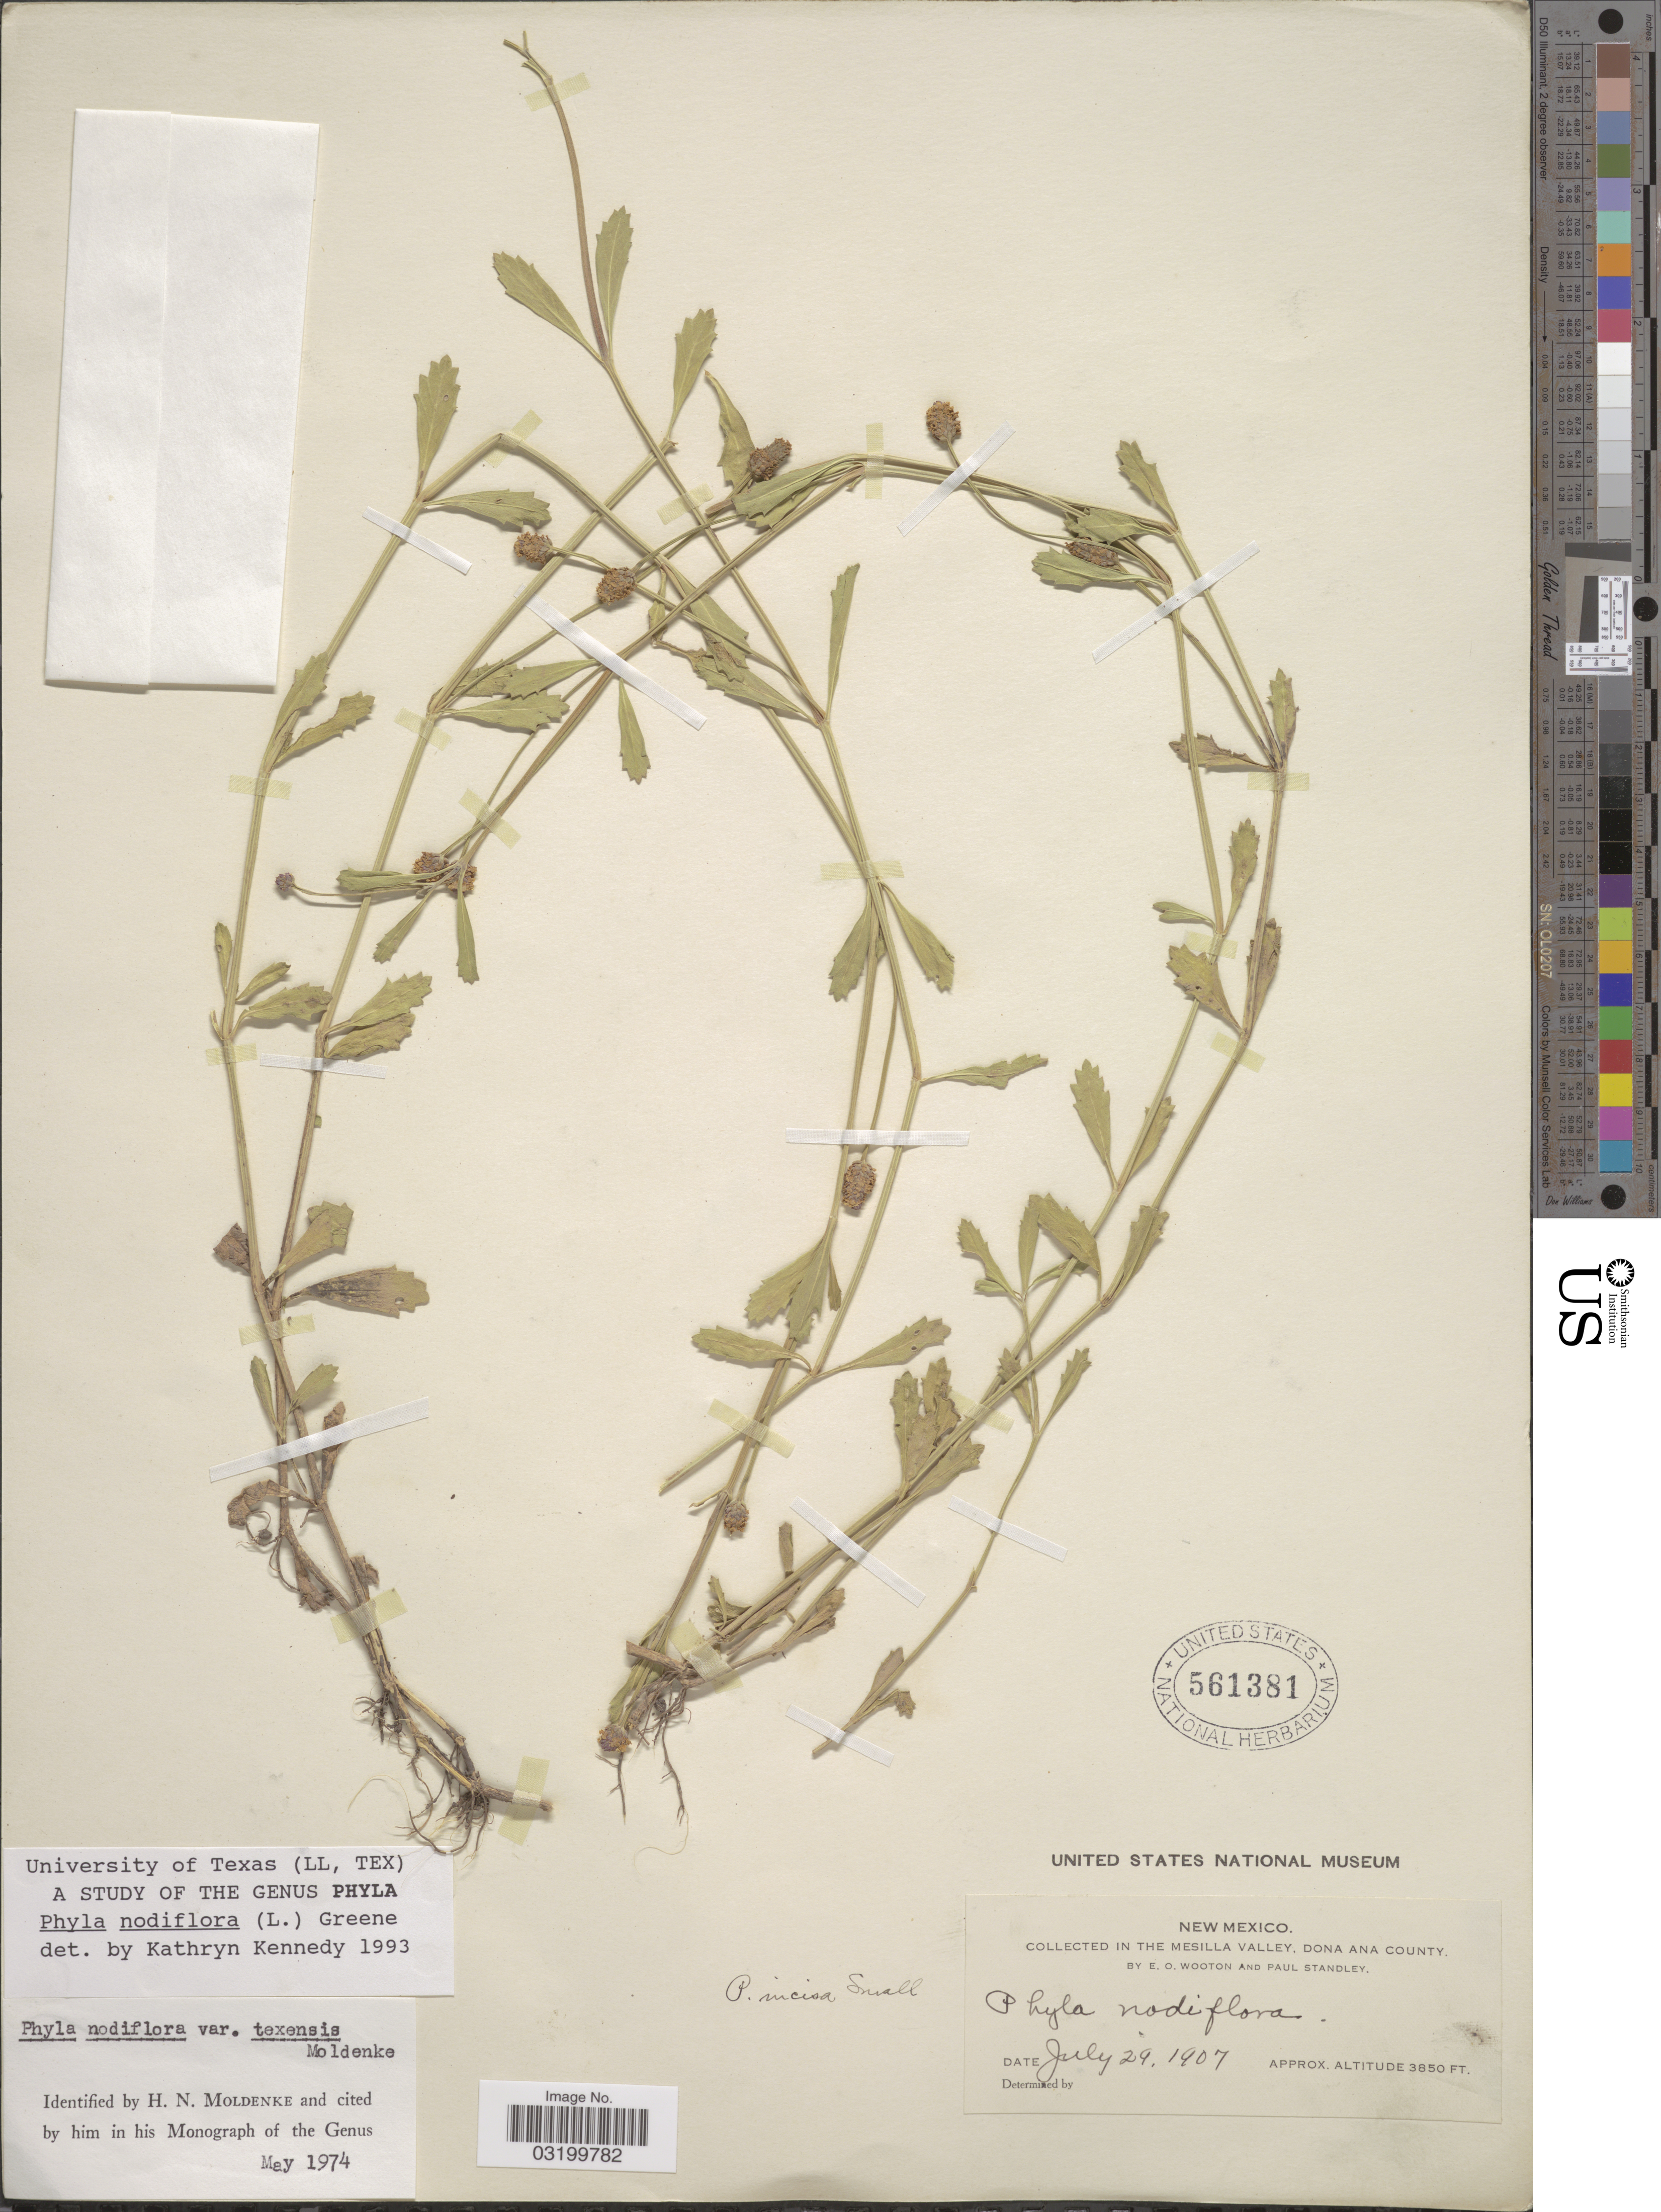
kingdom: Plantae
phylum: Tracheophyta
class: Magnoliopsida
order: Lamiales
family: Verbenaceae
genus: Phyla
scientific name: Phyla nodiflora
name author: (L.) Greene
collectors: E. O. Wooton & P. C. Standley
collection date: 1907-07-29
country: United States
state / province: New Mexico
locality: In the Mesilla Valley, Dona Ana County.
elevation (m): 1173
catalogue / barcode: US 561381